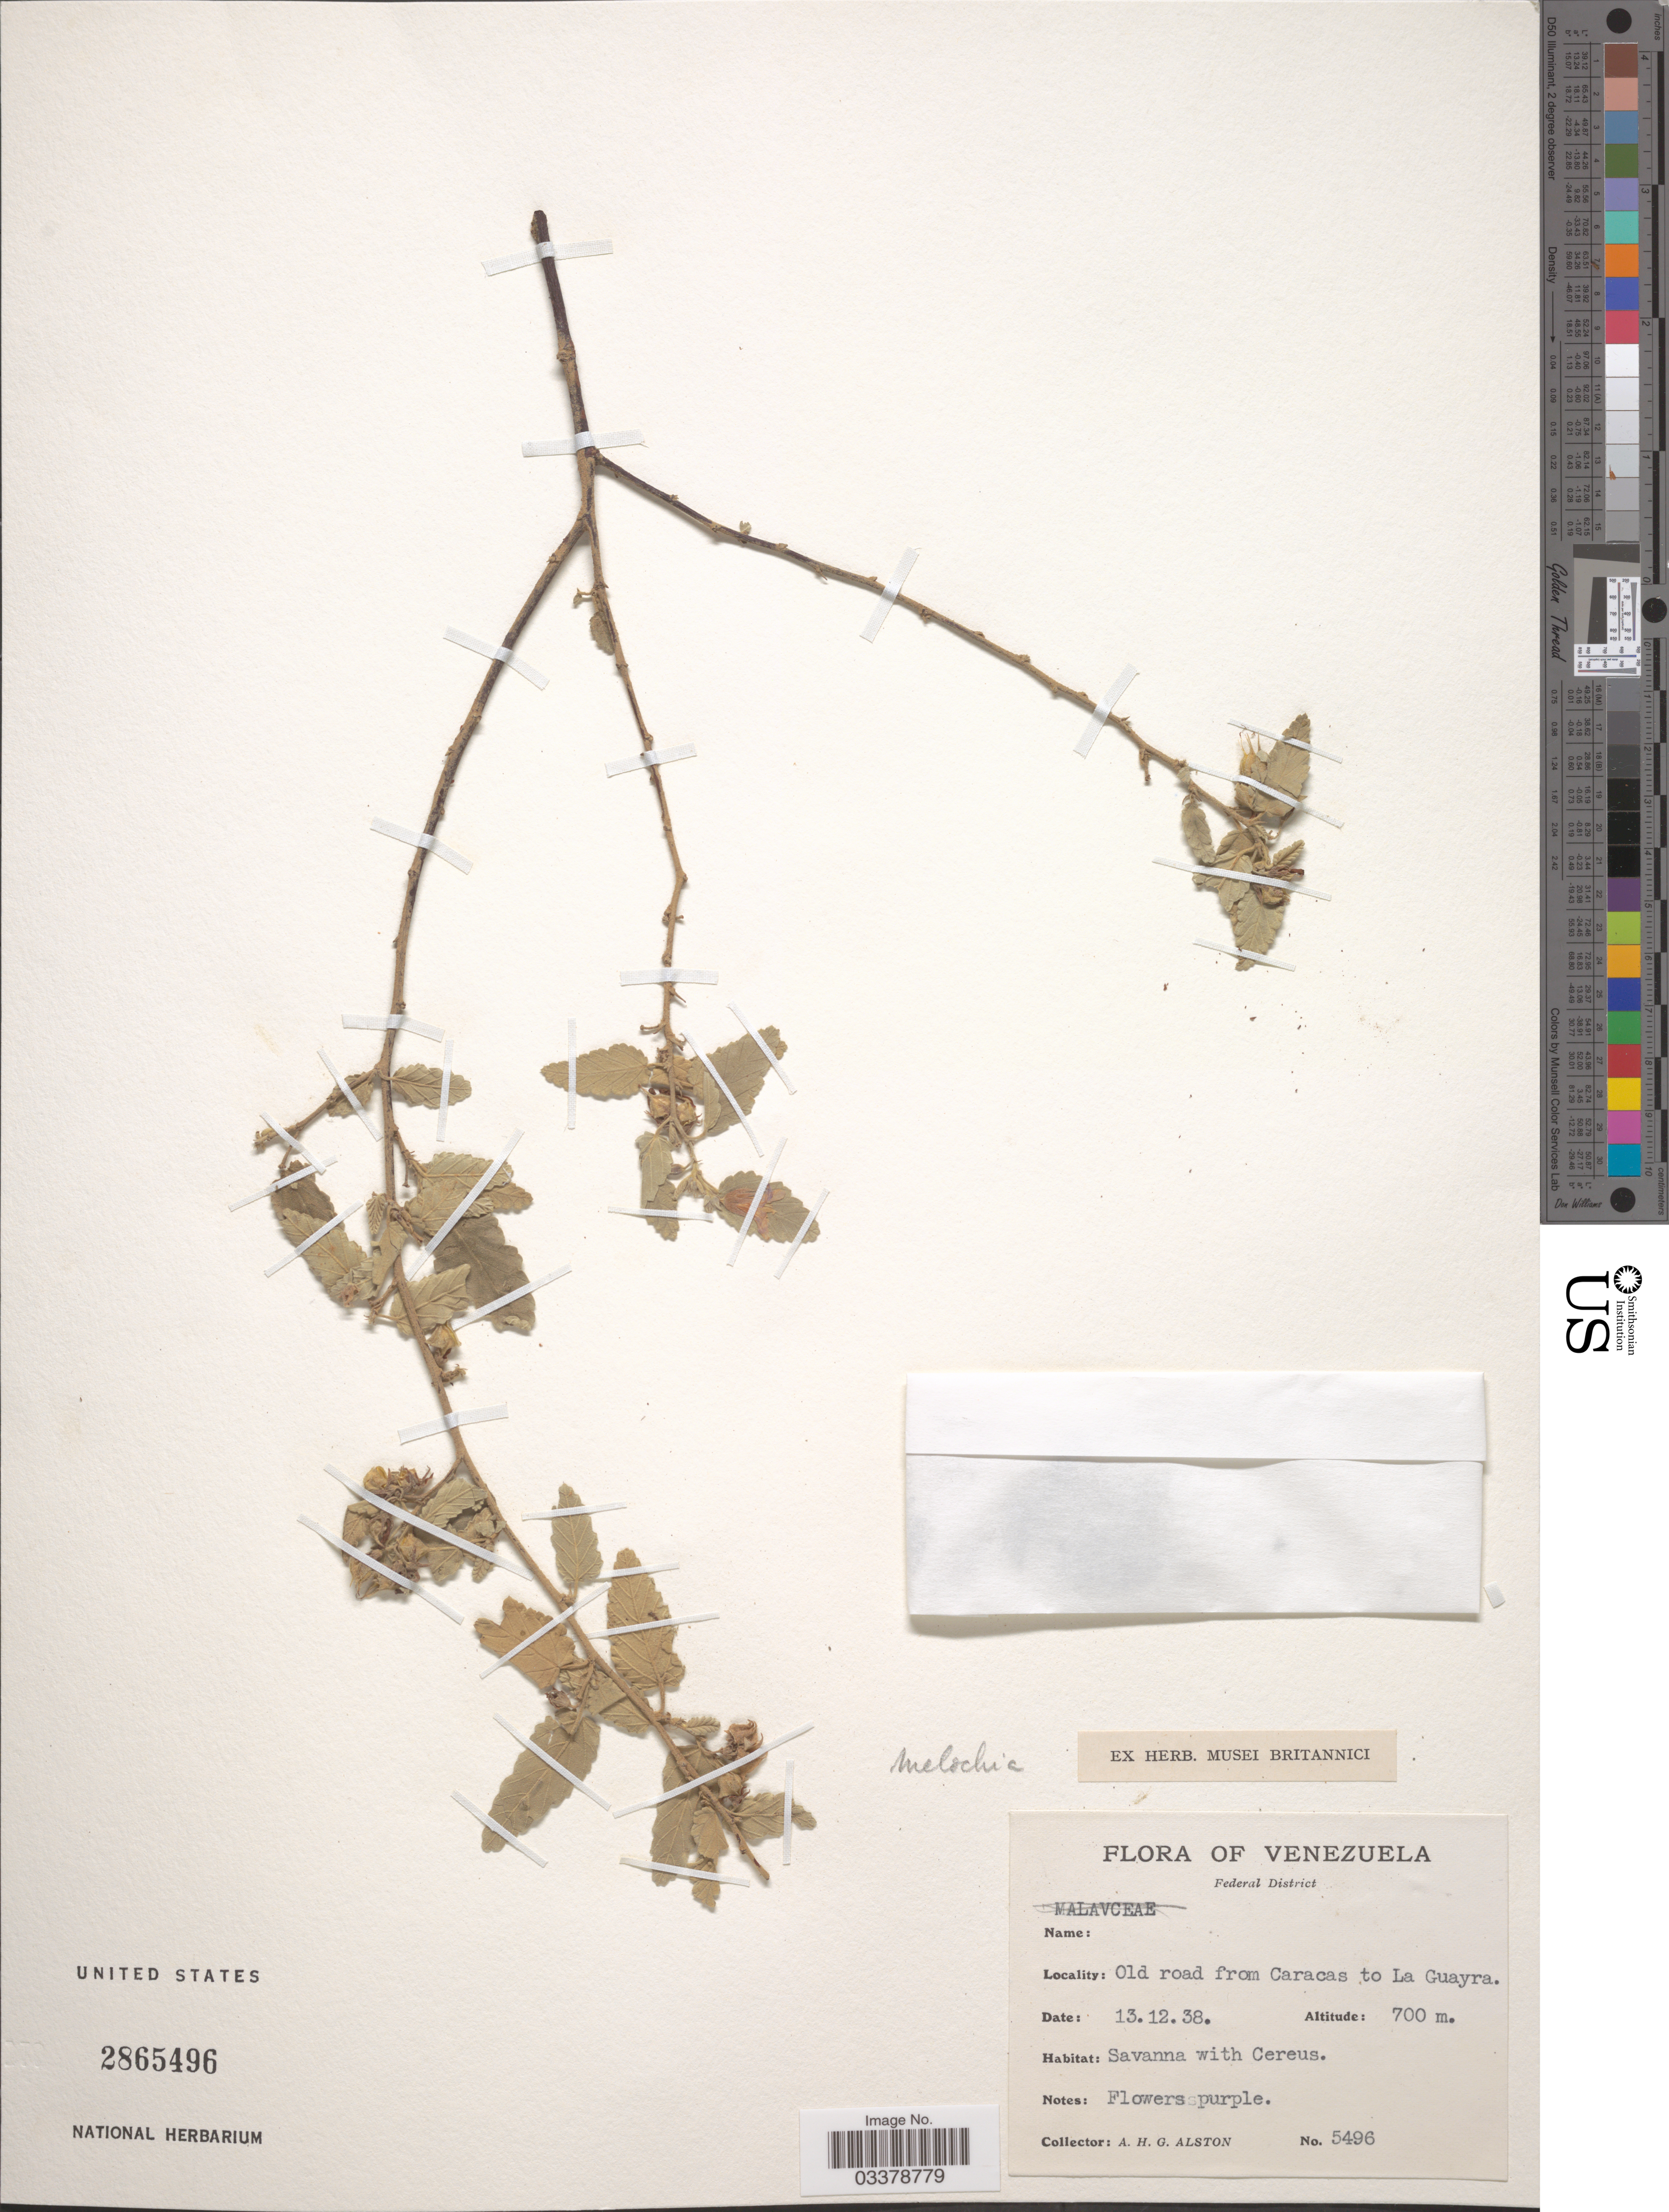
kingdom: Plantae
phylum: Tracheophyta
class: Magnoliopsida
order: Malvales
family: Malvaceae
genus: Melochia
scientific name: Melochia tomentosa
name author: L.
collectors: A. H. Alston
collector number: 5496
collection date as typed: Transcribed d/m/y: 13/12/38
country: Colombia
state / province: La Guajira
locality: Federal District. Old road from Caracas to La Guayra.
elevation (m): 700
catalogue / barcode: US 2865496